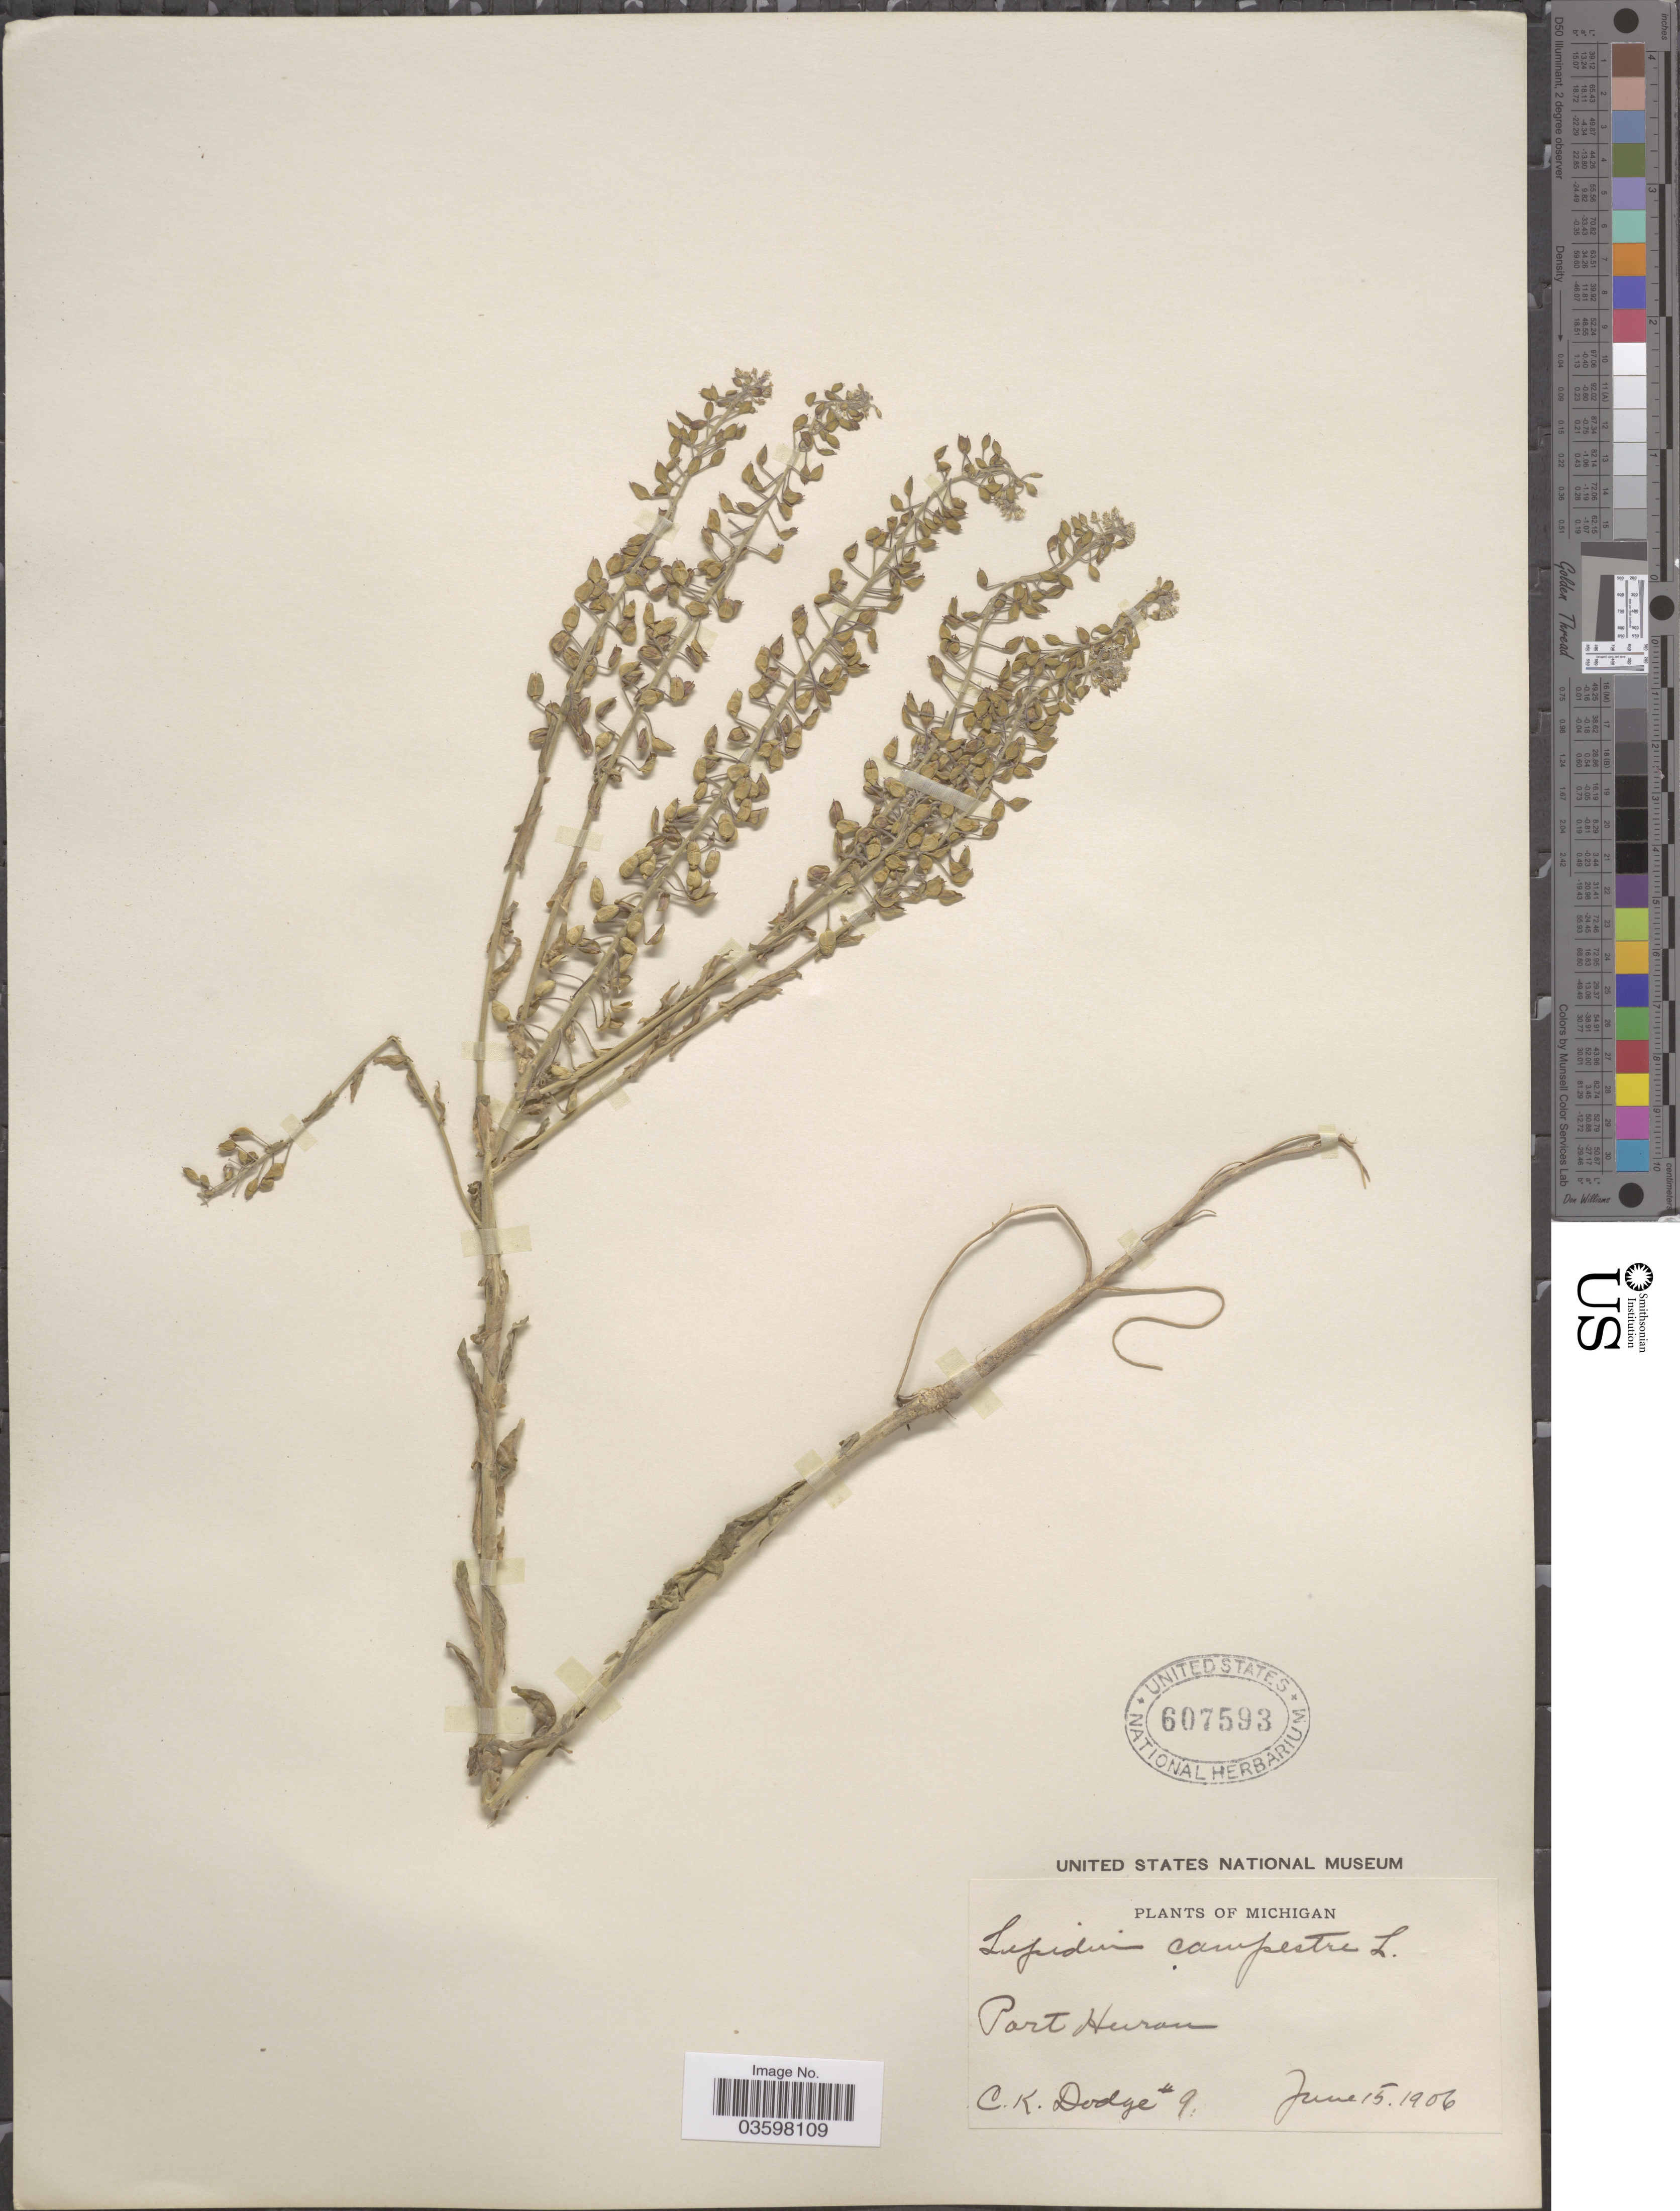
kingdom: Plantae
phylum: Tracheophyta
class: Magnoliopsida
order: Brassicales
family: Brassicaceae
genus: Lepidium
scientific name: Lepidium campestre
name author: (L.) W.T. Aiton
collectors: C. Dodge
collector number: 9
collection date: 1906-06-15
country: United States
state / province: Michigan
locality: Port Huron.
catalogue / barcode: US 607593